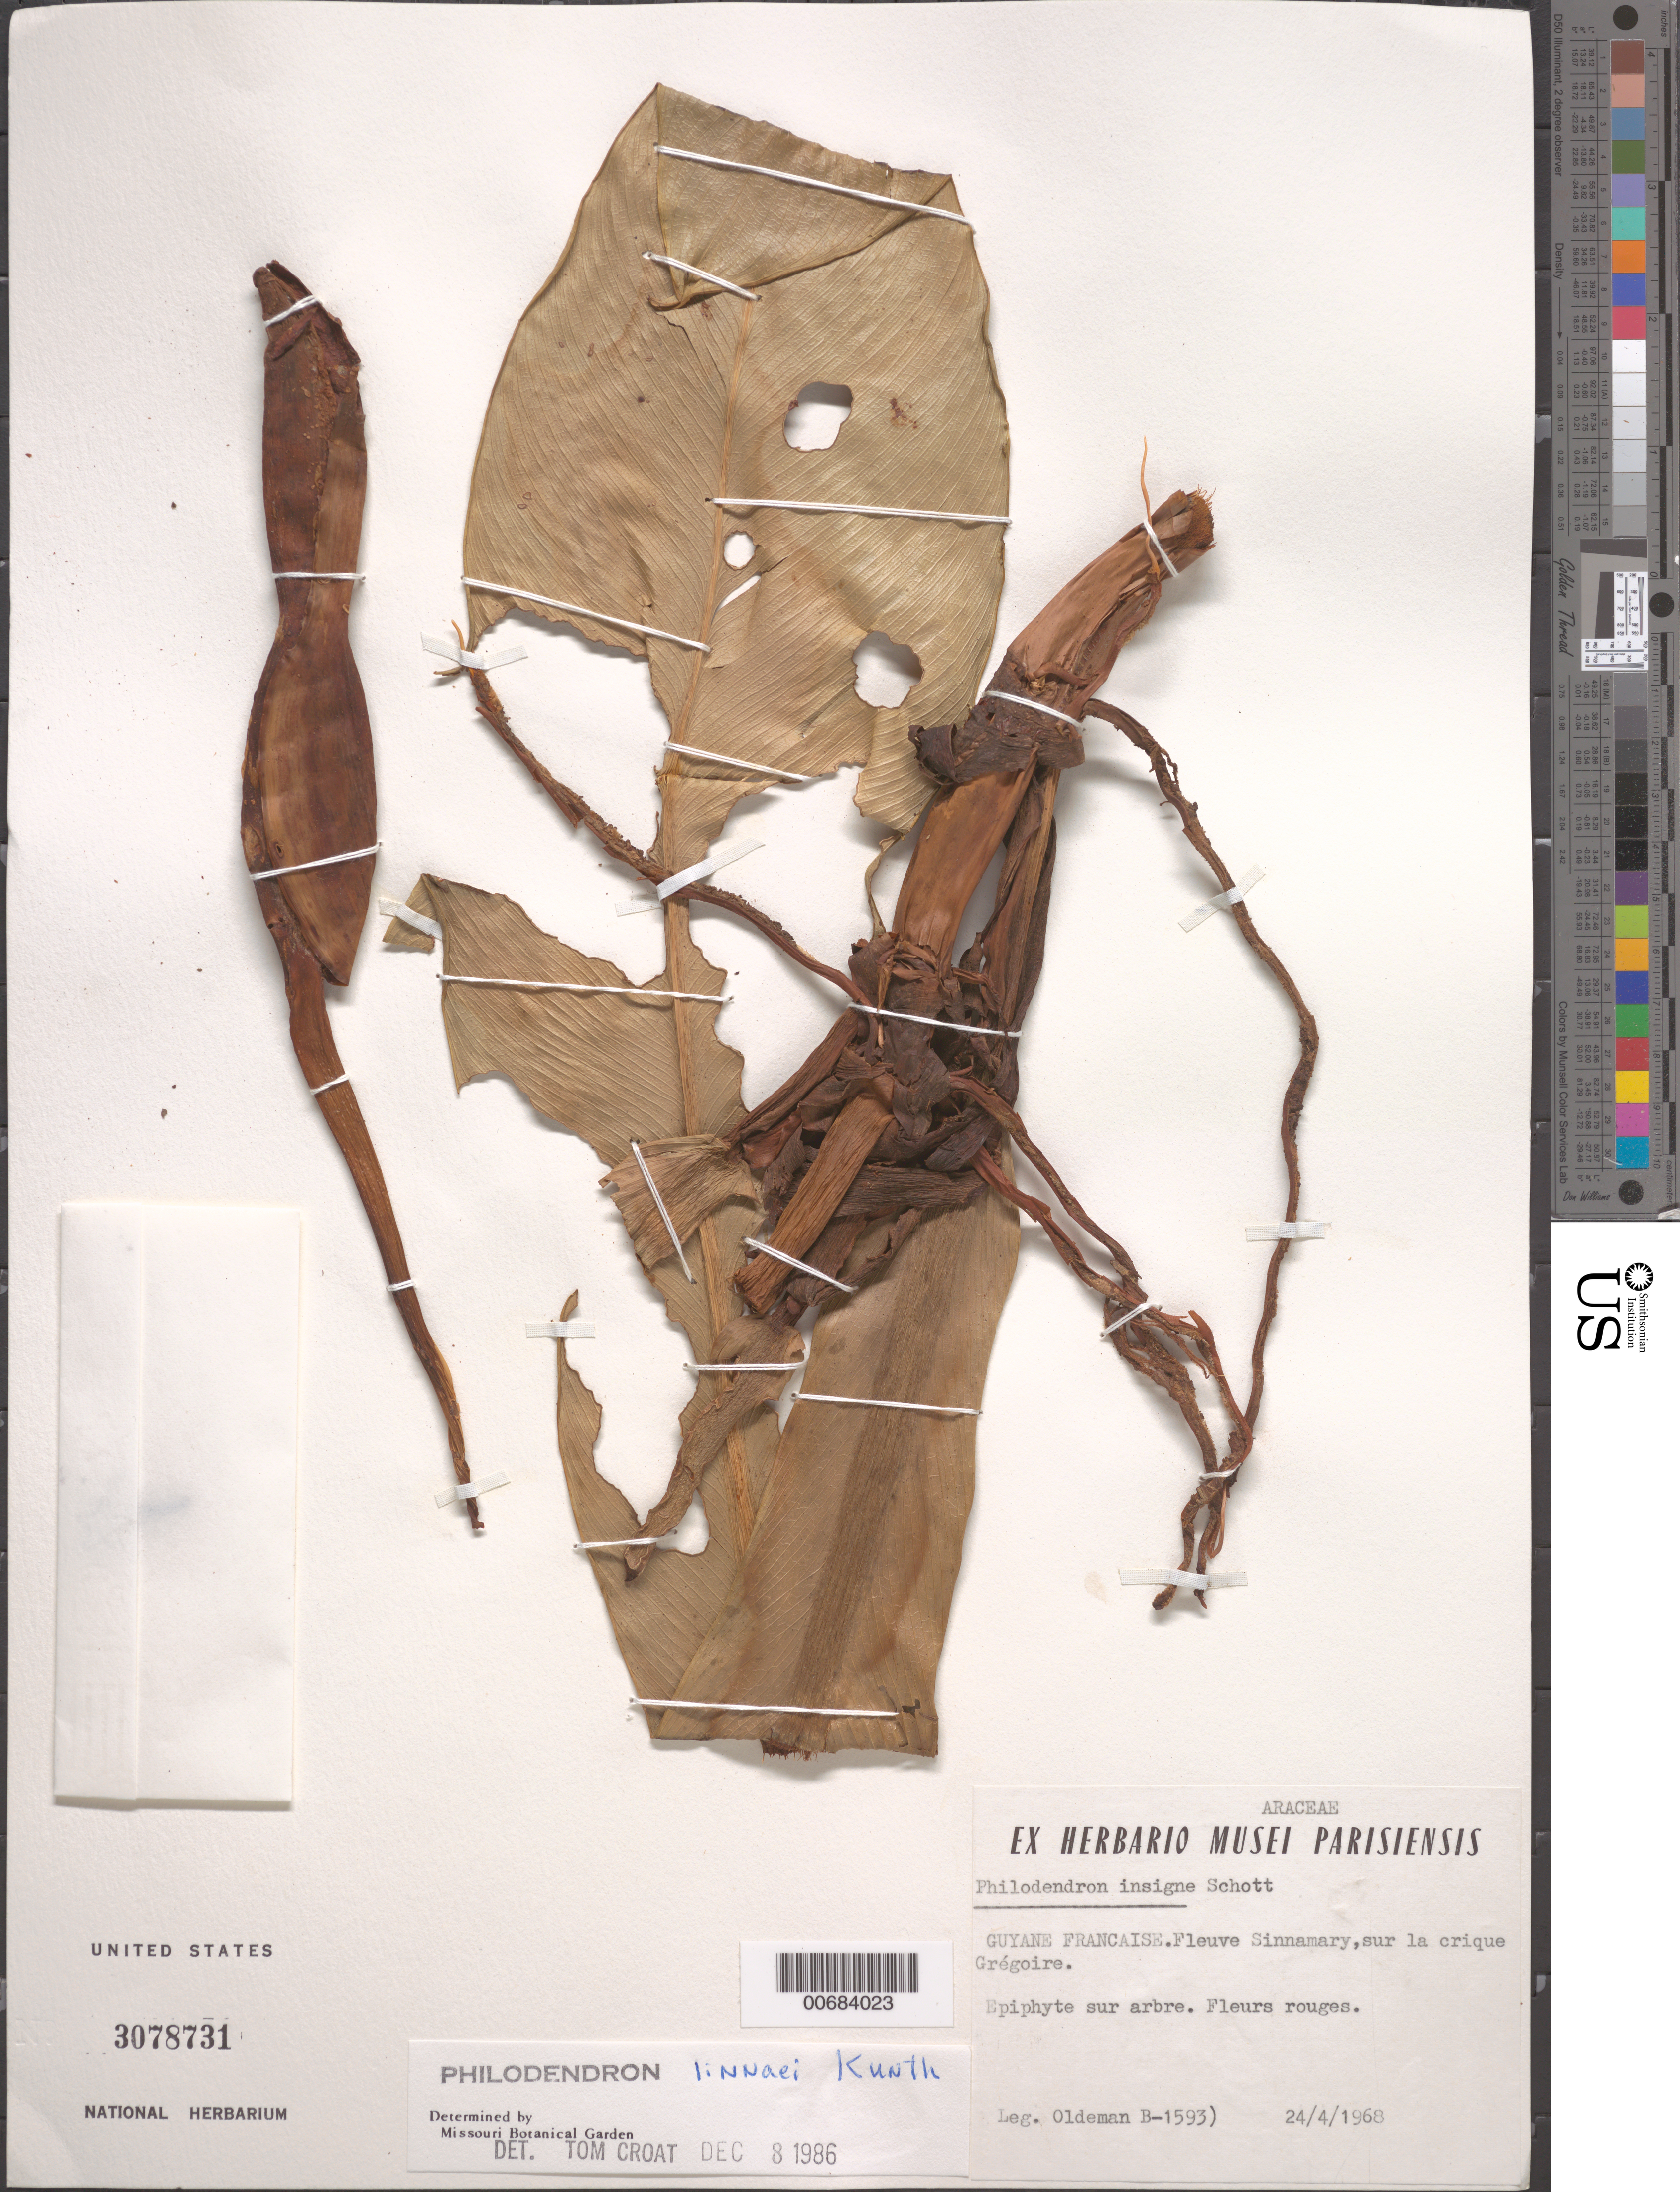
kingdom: Plantae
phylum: Tracheophyta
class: Liliopsida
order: Alismatales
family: Araceae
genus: Philodendron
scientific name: Philodendron linnaei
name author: Kunth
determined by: Croat, Thomas B., Missouri Botanical Garden (MO)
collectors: R. Oldeman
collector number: B 1593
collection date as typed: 24-Apr-68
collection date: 1968-04-24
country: French Guiana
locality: Crique Grégoire, Fleuve Sinnamary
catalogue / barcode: US 3078731